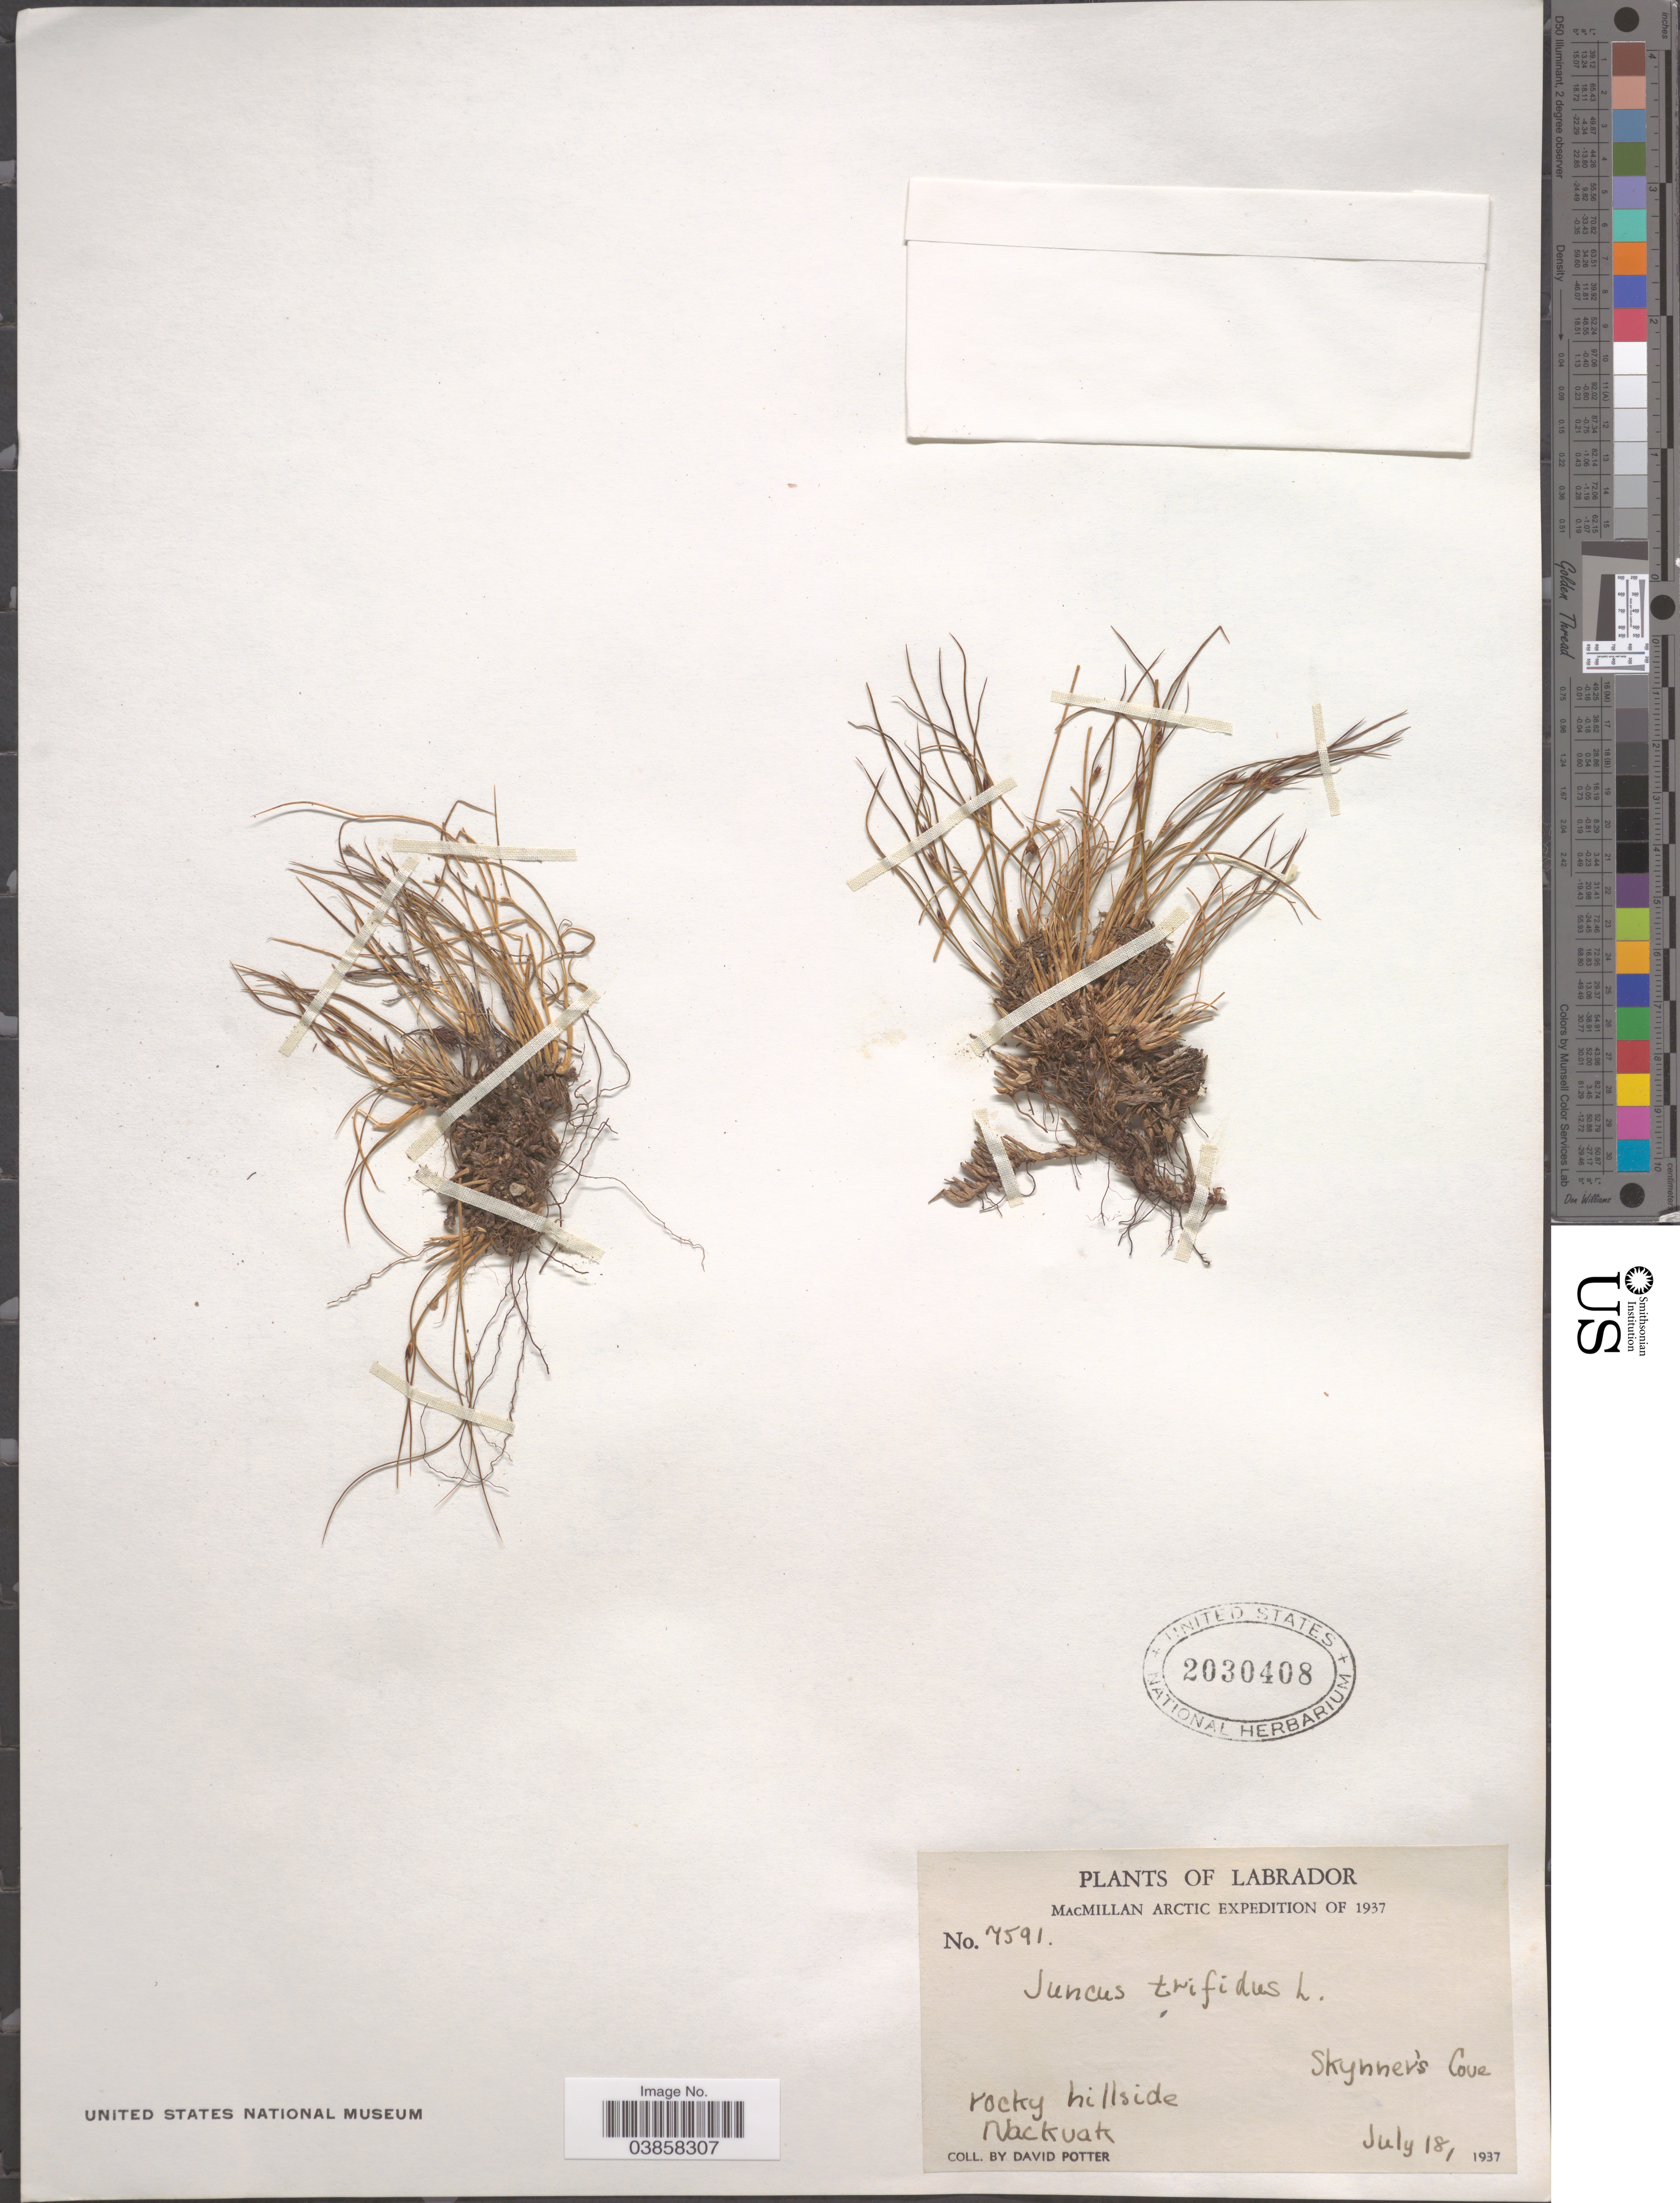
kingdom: Plantae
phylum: Tracheophyta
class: Liliopsida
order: Poales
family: Juncaceae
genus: Juncus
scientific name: Juncus trifidus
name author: L.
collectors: D. Potter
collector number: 7591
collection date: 1937-07-18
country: Canada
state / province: Newfoundland and Labrador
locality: Labrador. MacMillan Arctic. Skynnev's Cove. Nackuatc.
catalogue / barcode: US 2030408